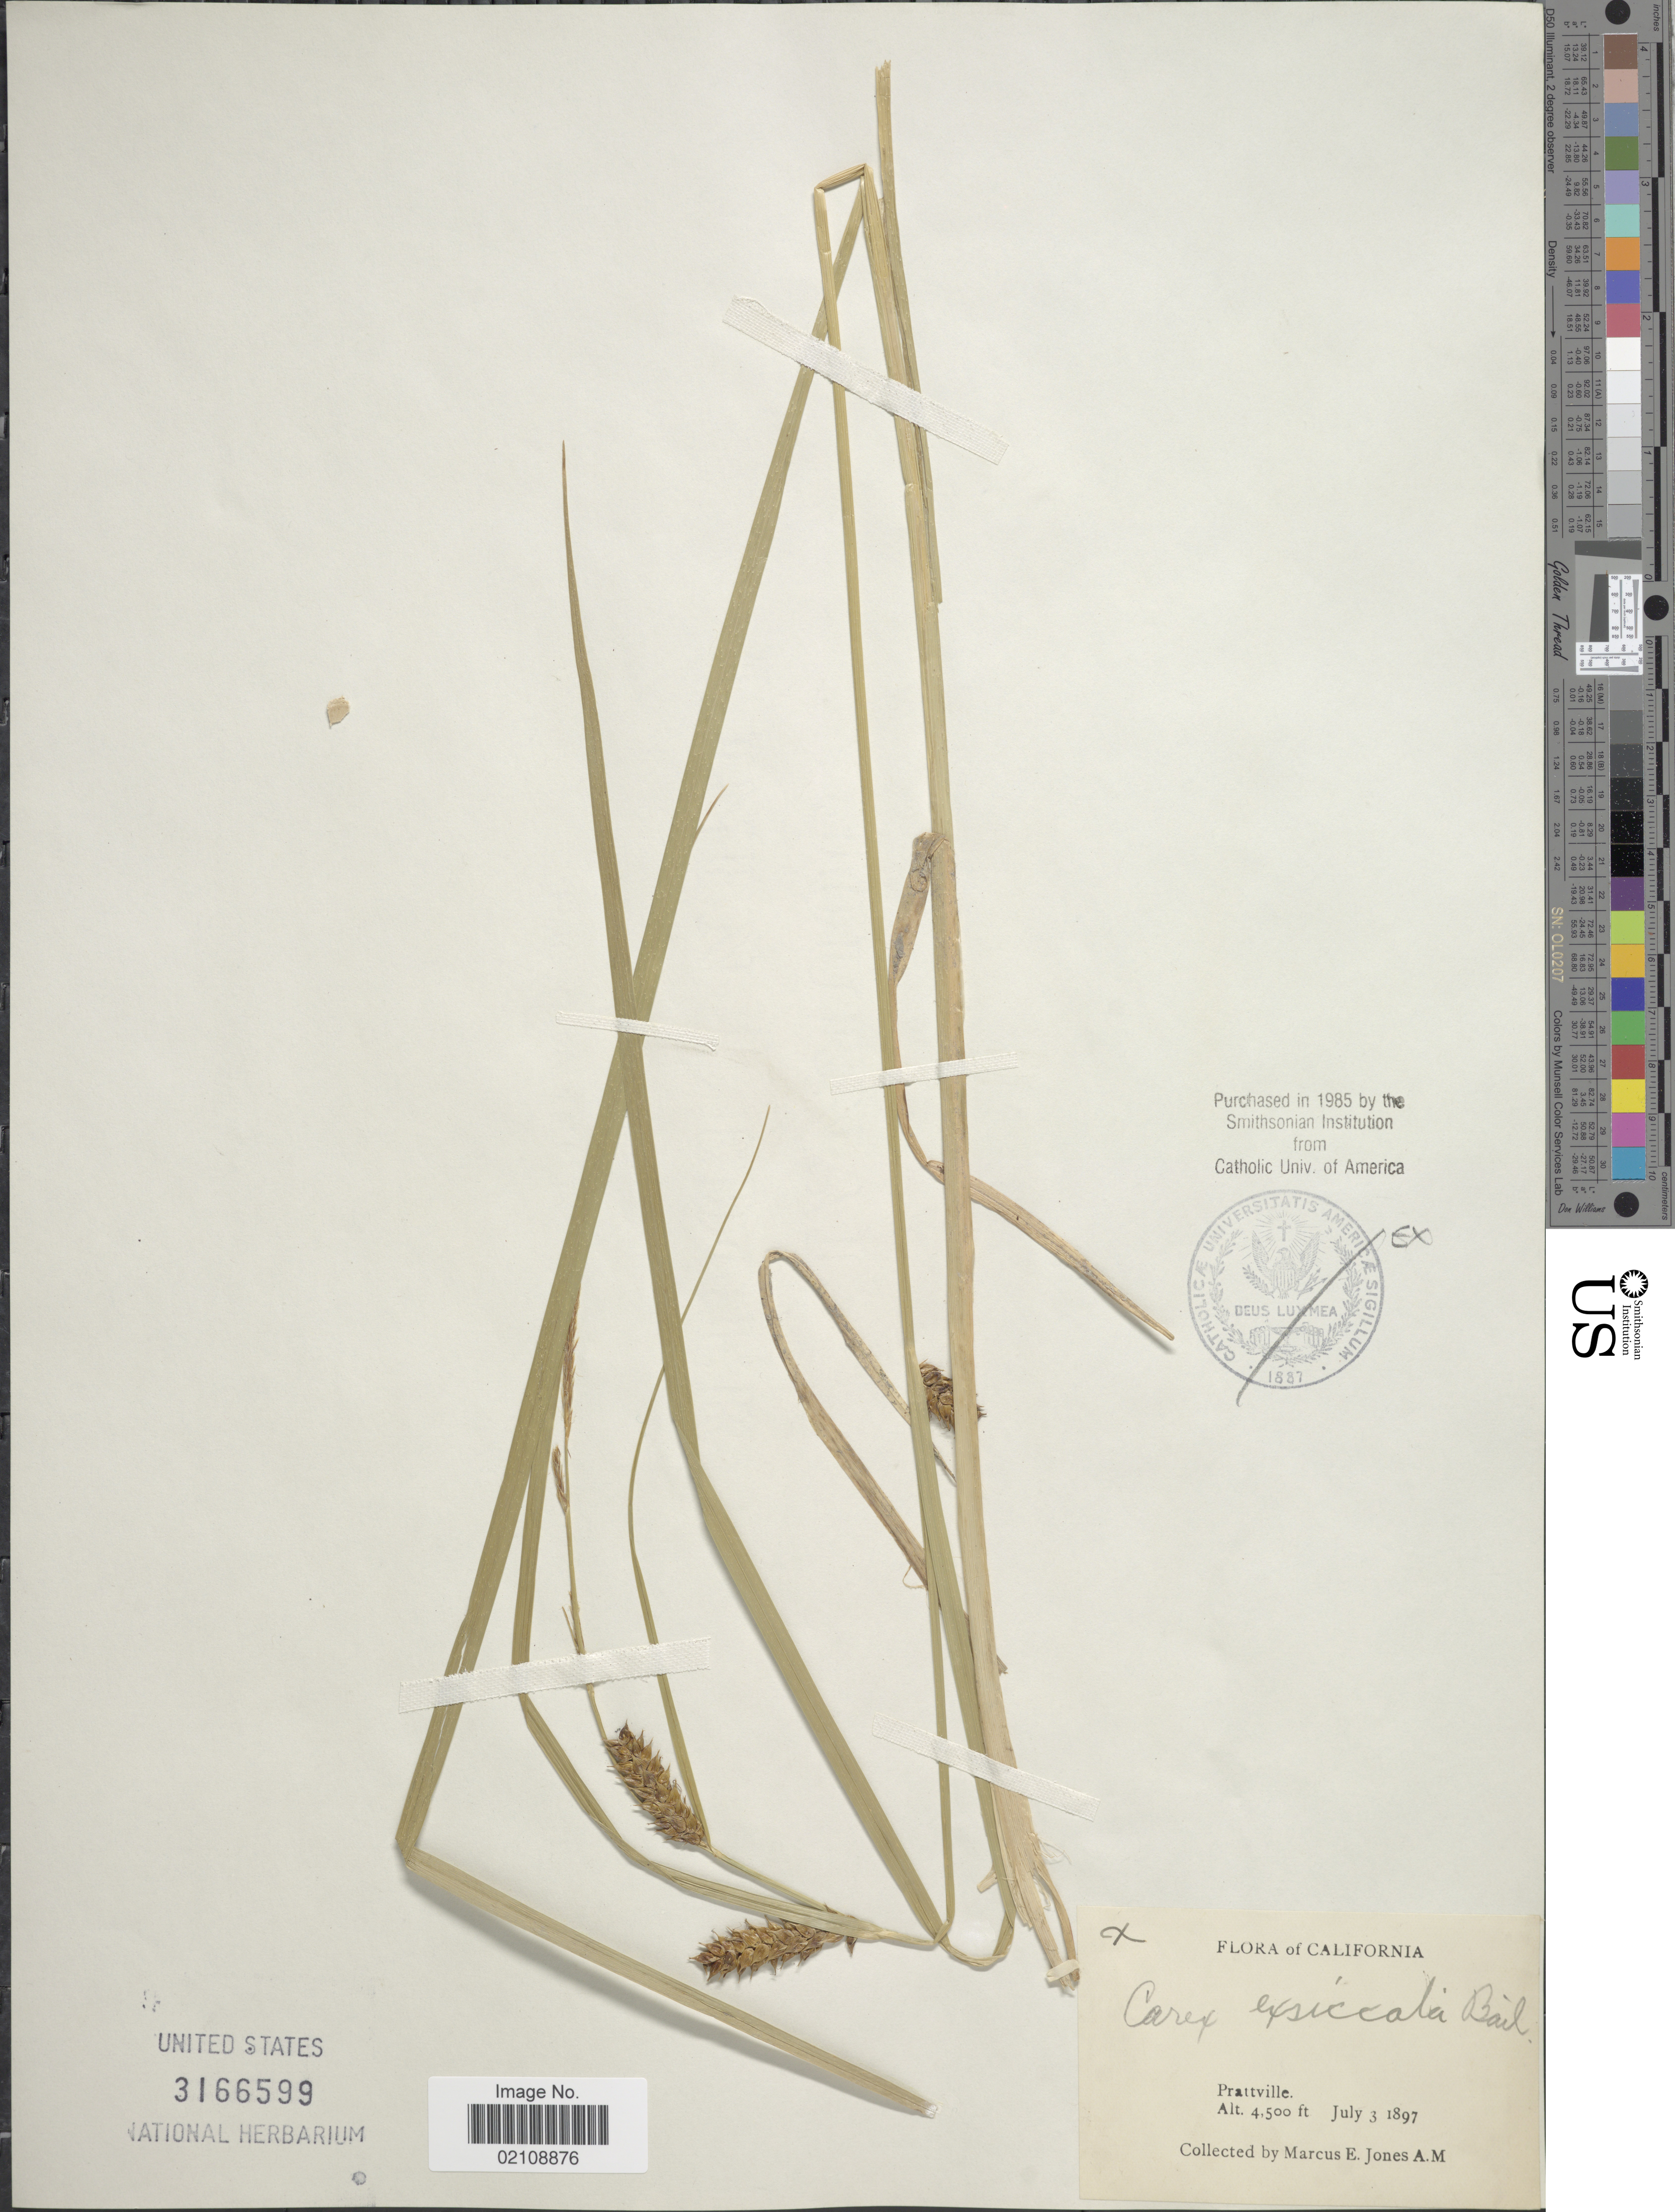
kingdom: Plantae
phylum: Tracheophyta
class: Liliopsida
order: Poales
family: Cyperaceae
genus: Carex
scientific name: Carex exsiccata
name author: L.H. Bailey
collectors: M. E. Jones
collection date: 1897-07-03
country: United States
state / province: California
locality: Pratville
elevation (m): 1372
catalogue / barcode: US 3166599